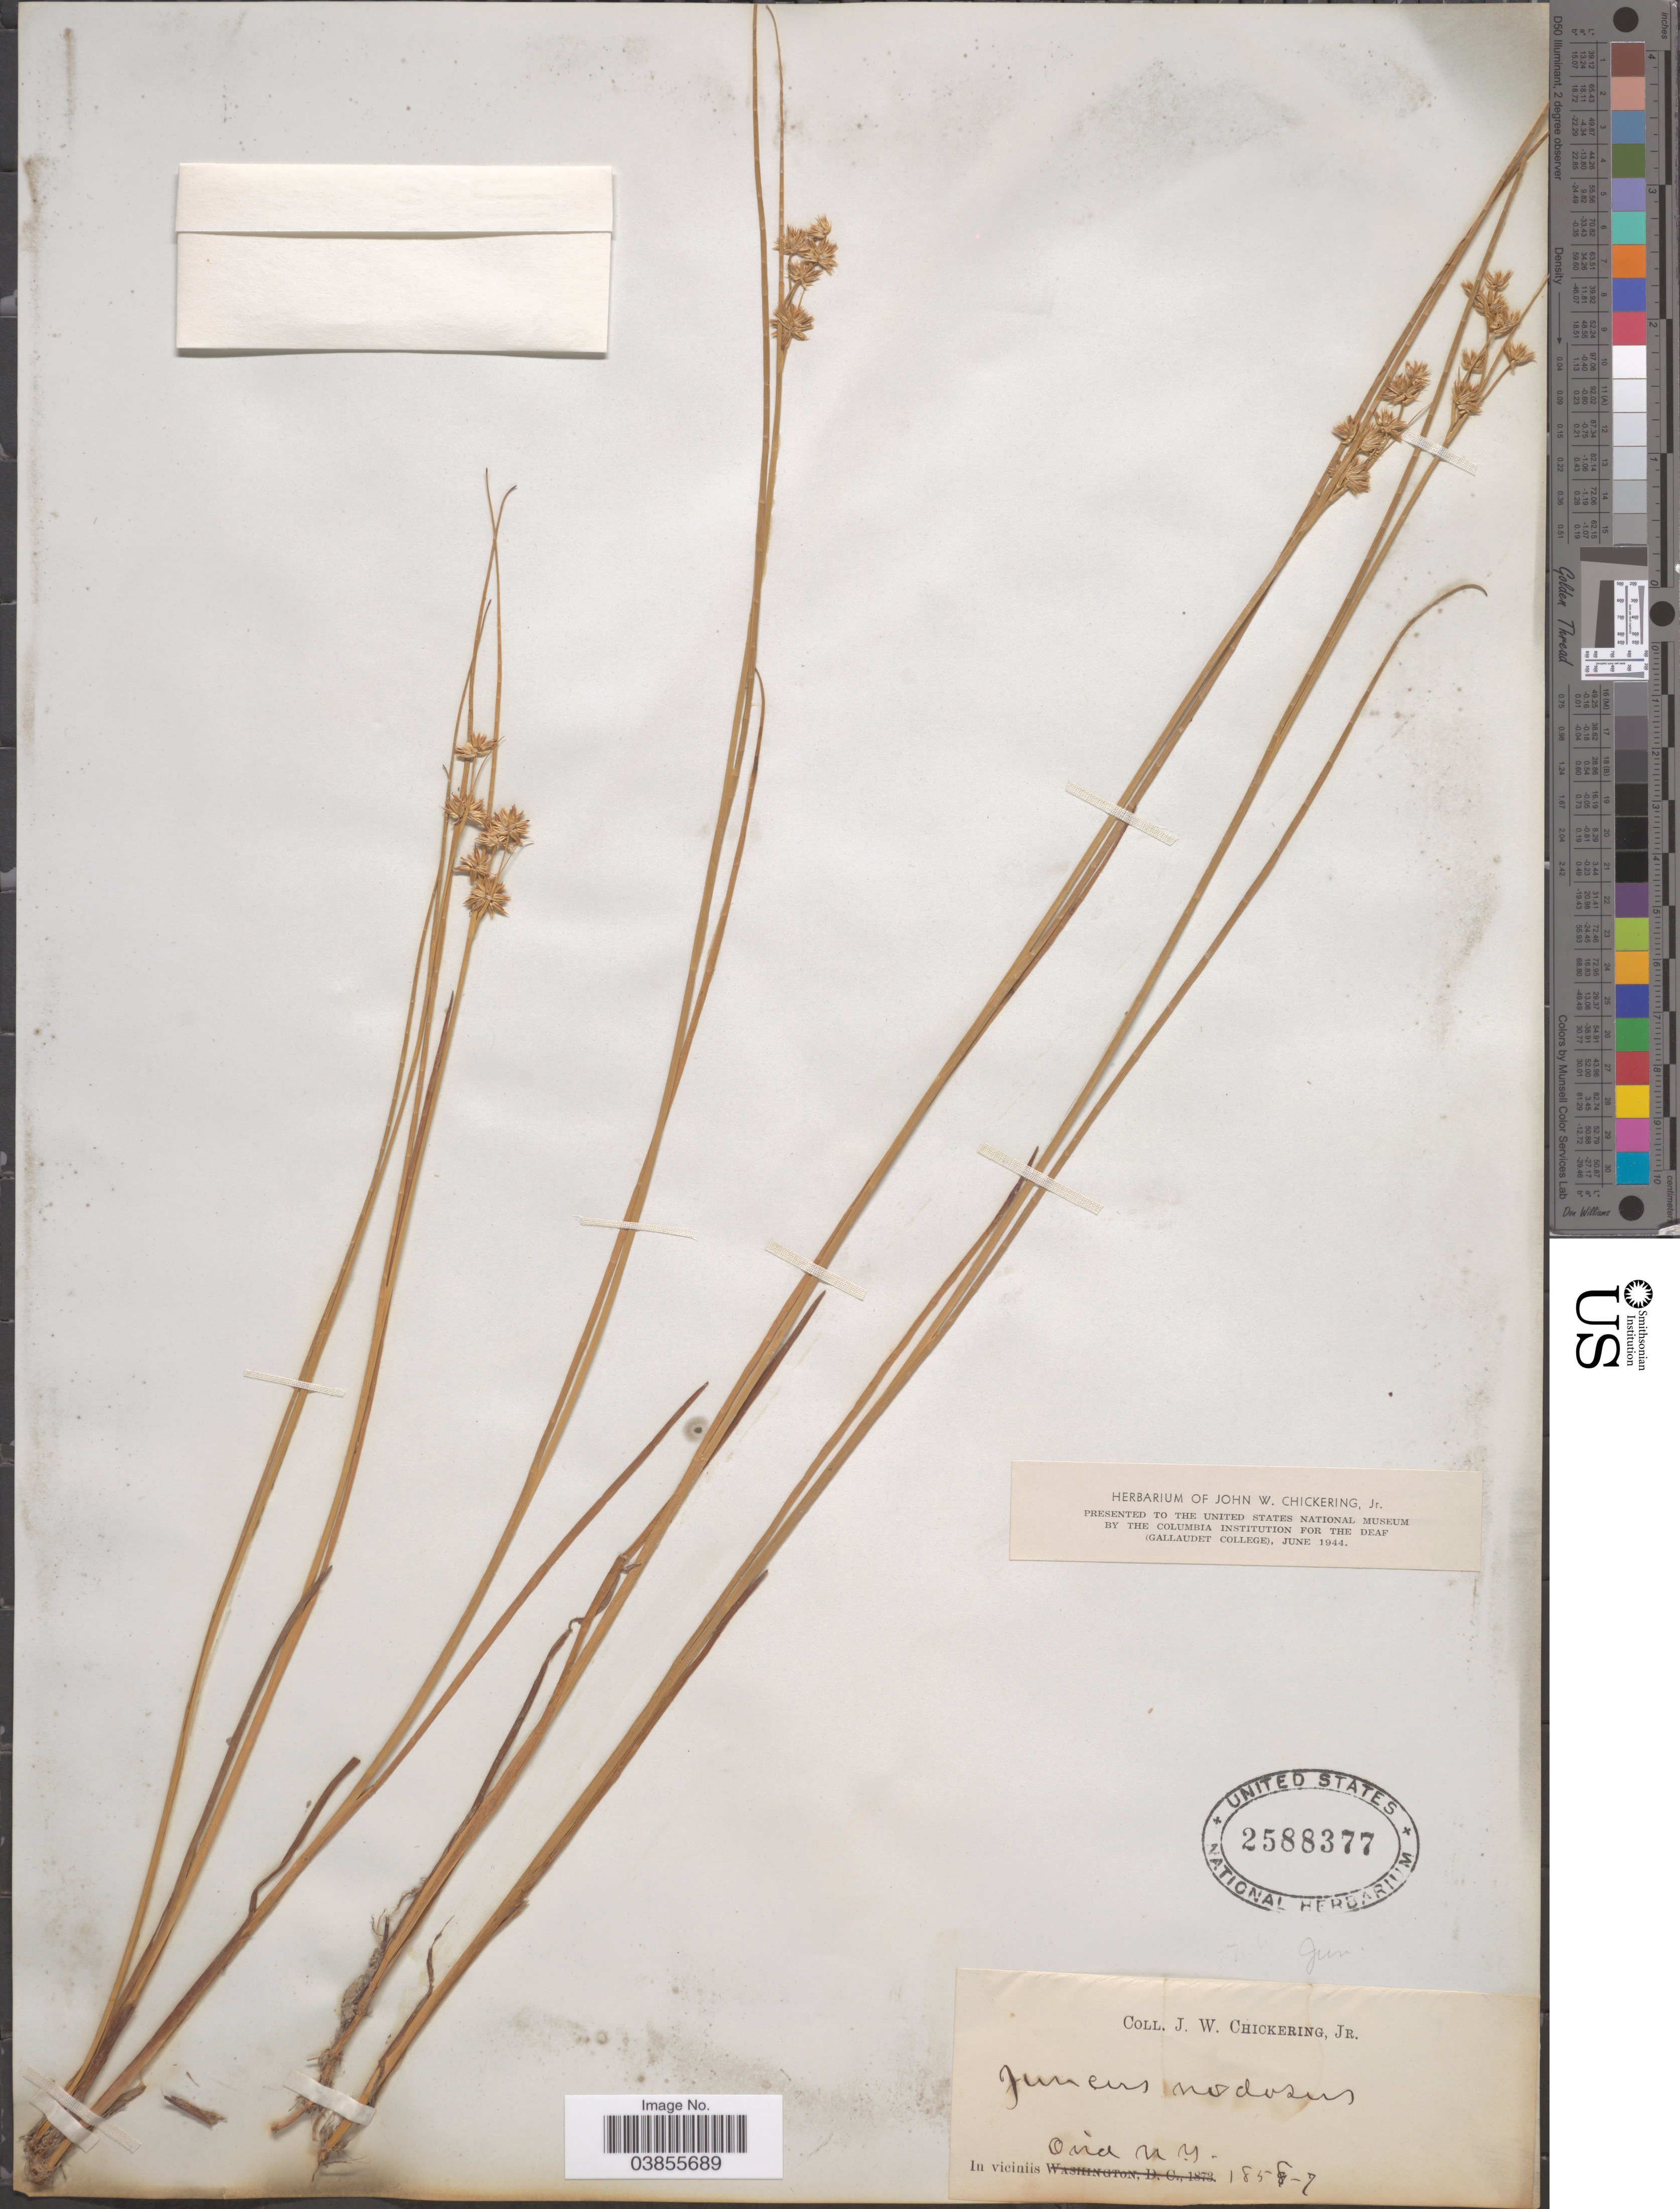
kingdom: Plantae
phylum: Tracheophyta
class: Liliopsida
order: Poales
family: Juncaceae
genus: Juncus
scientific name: Juncus nodosus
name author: L.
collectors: J. W. Chickering Jr.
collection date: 1858-07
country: United States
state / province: New York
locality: In viciniis Ovid.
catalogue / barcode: US 2588377